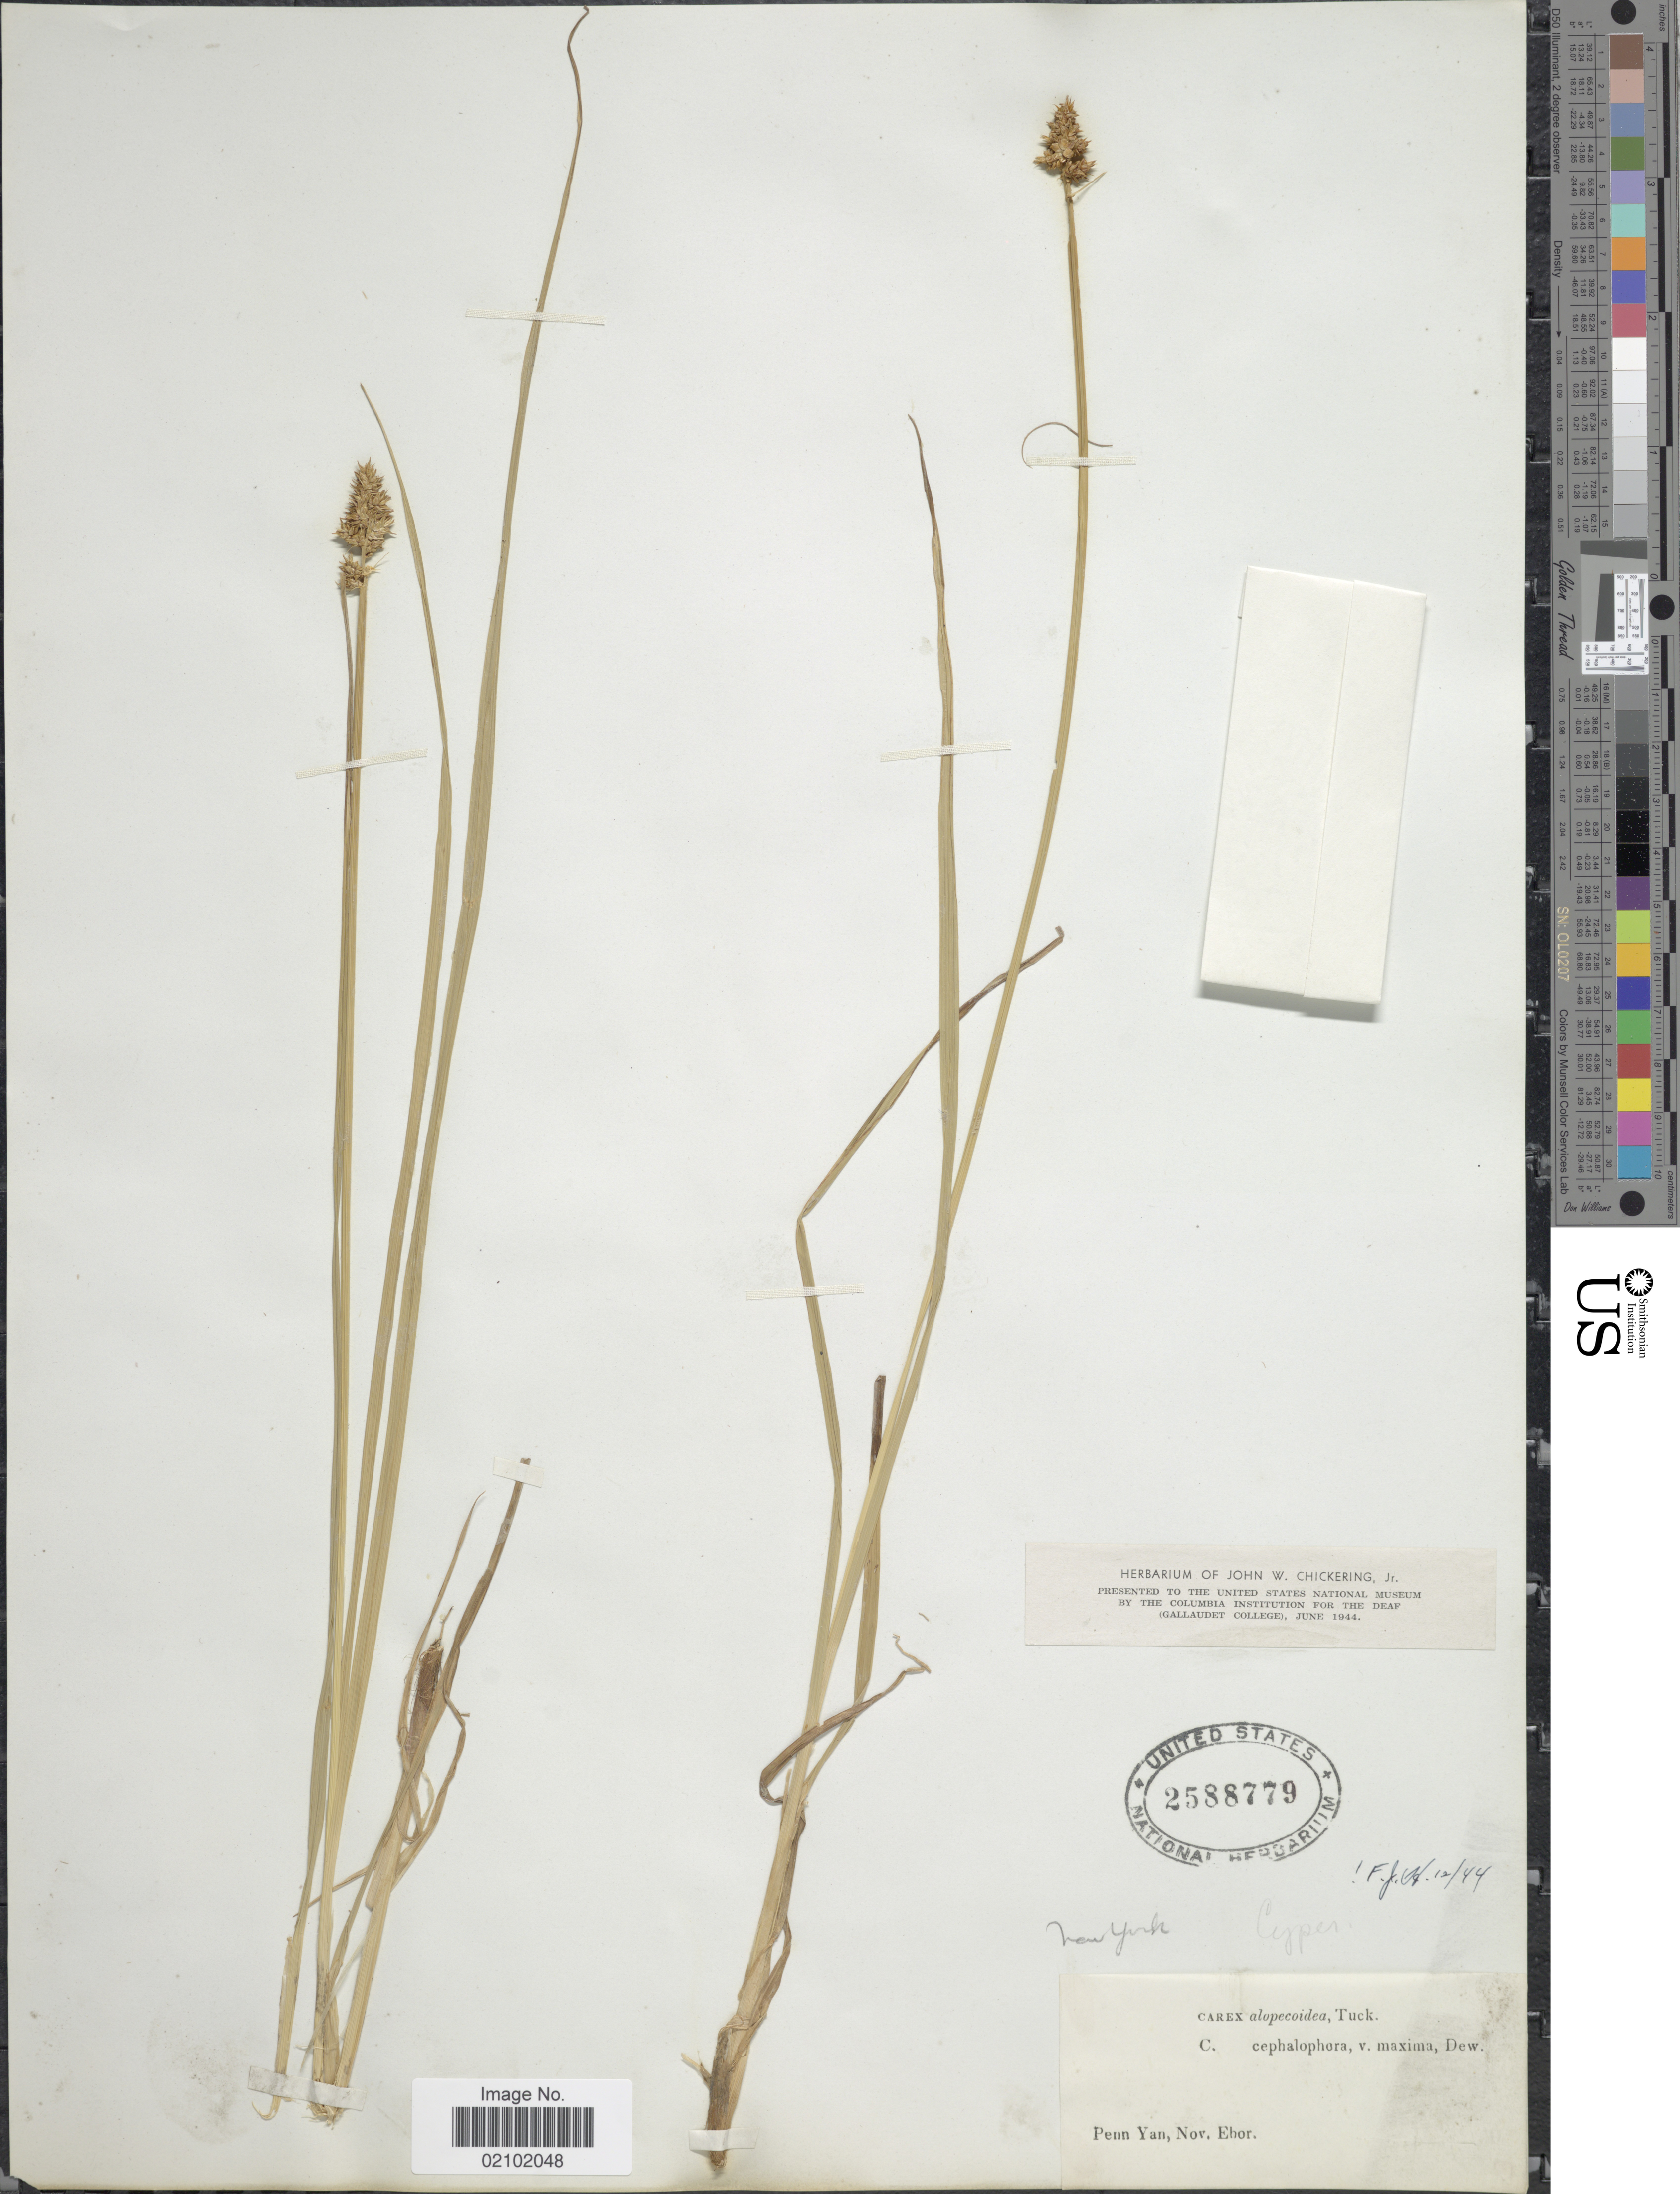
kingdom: Plantae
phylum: Tracheophyta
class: Liliopsida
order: Poales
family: Cyperaceae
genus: Carex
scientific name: Carex alopecoidea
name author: Tuck.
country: United States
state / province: New York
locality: Penn Yan.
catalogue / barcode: US 2588779